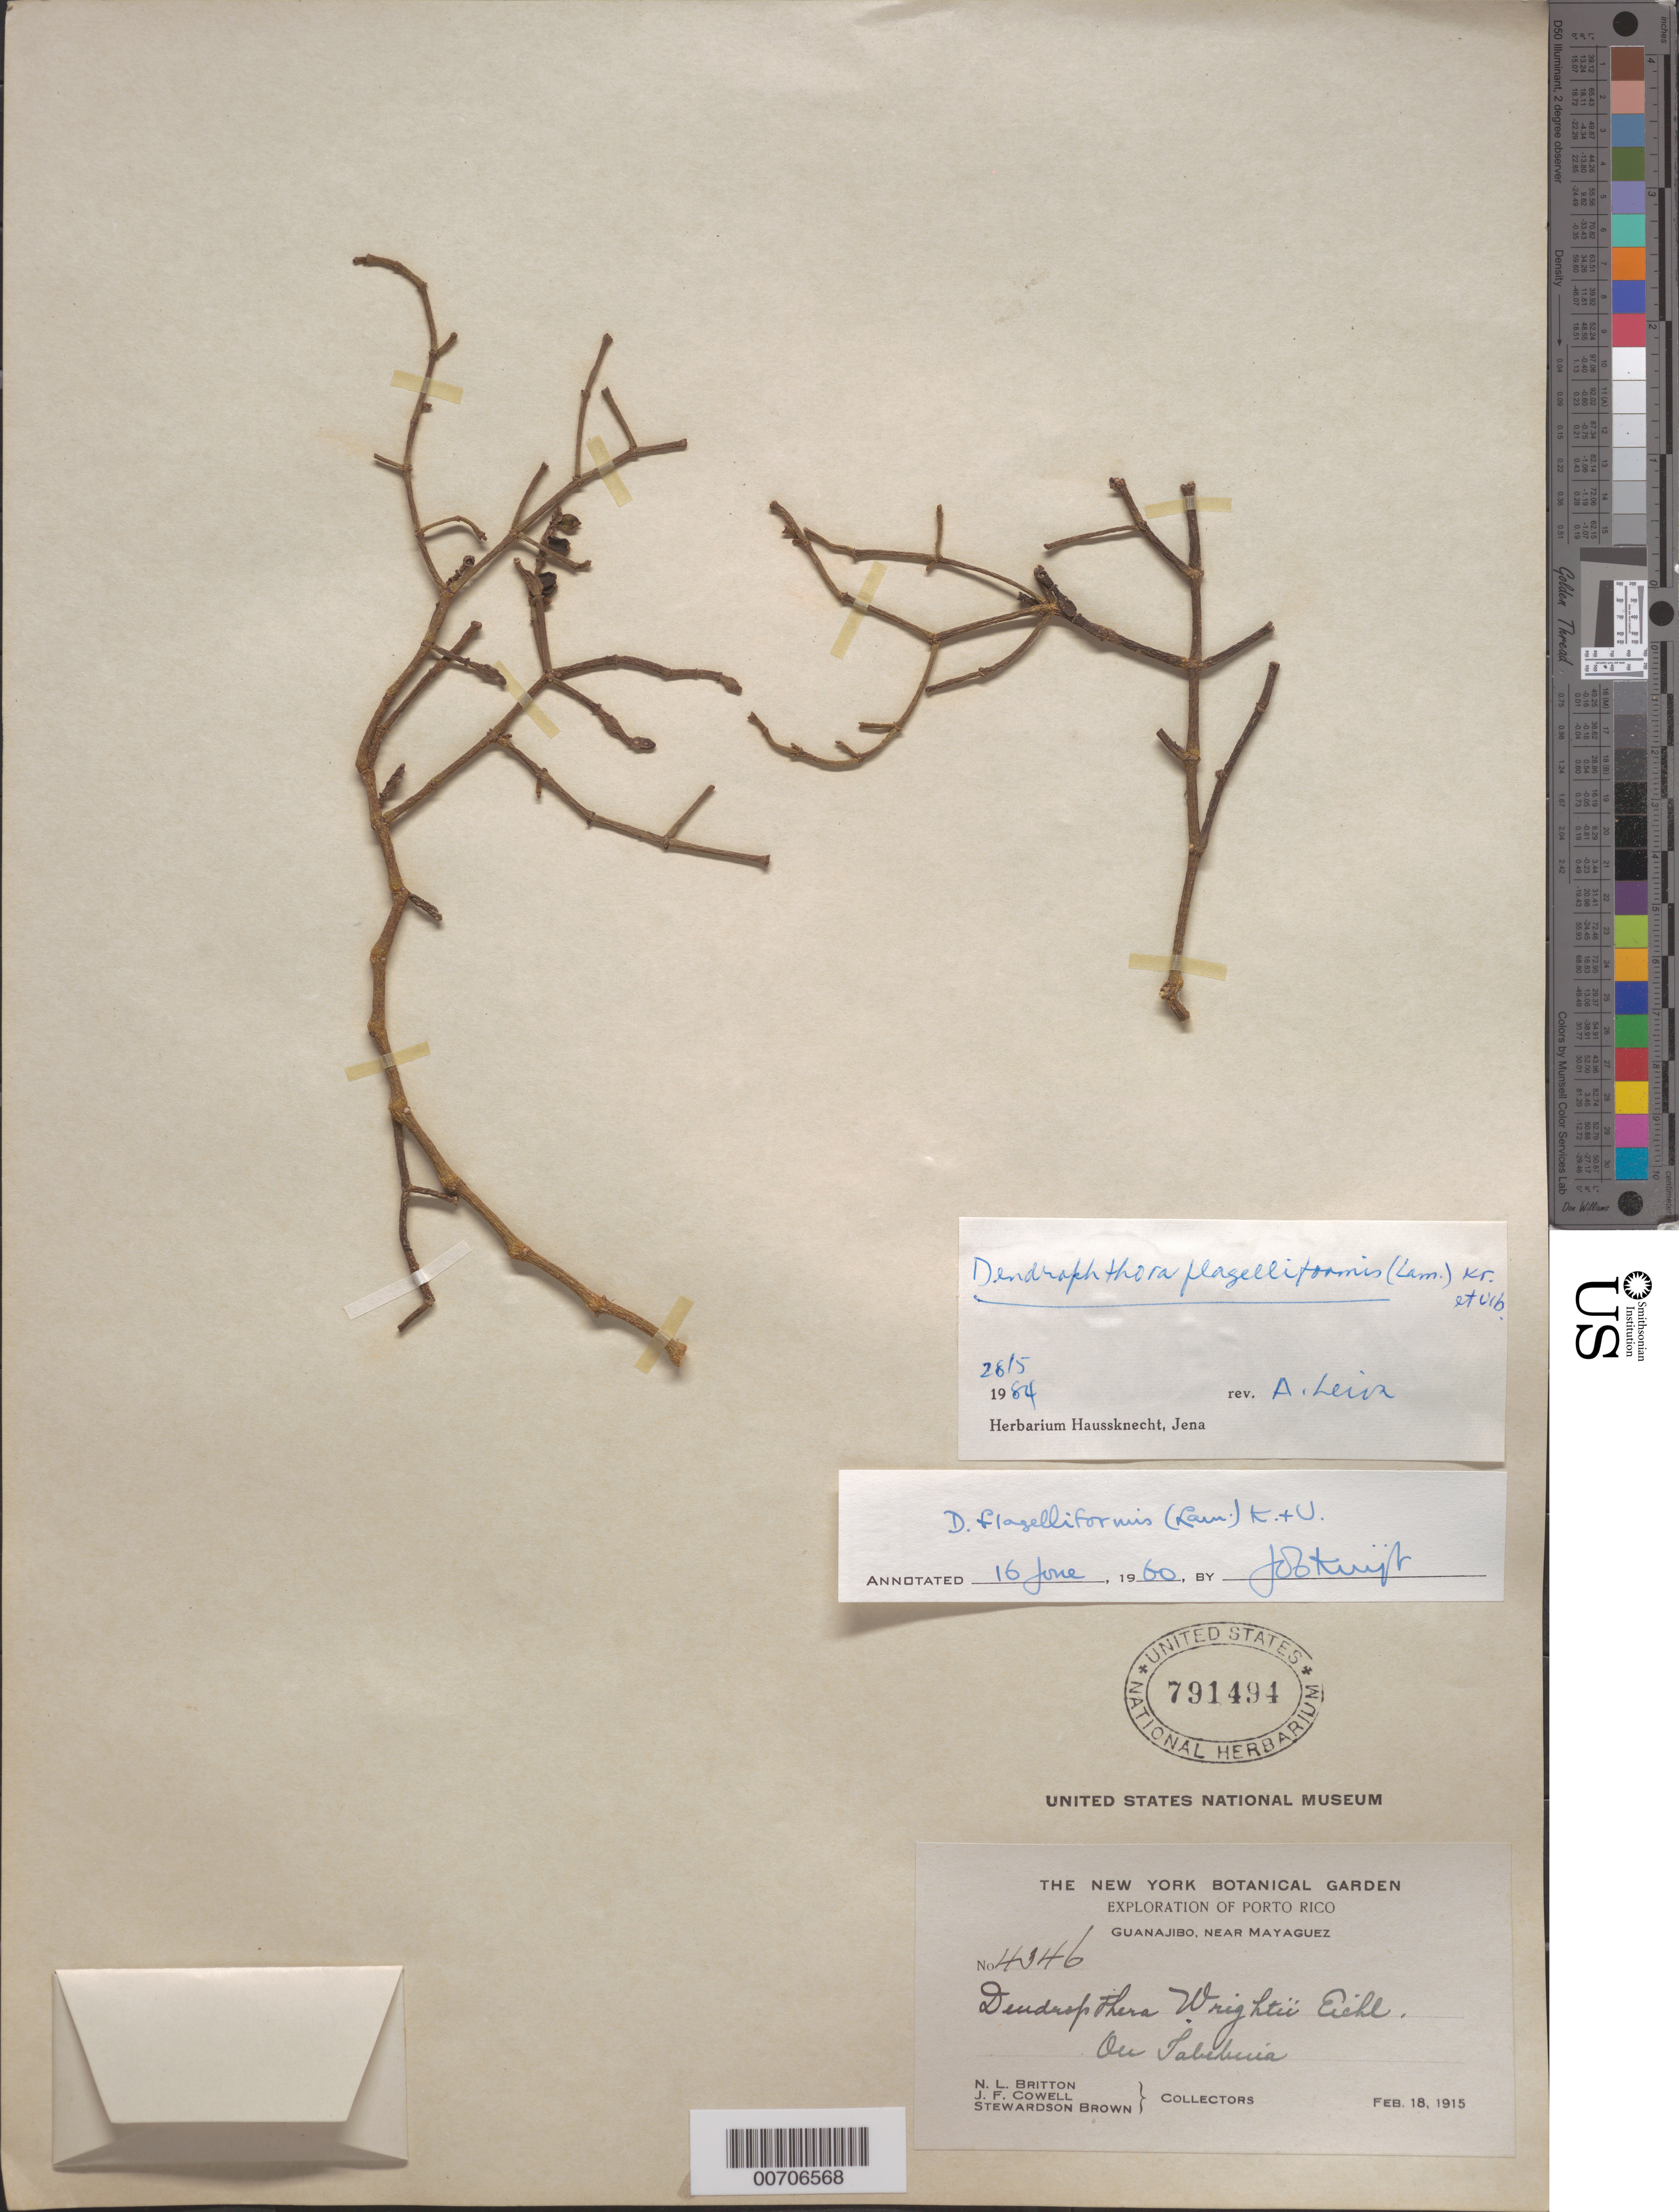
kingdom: Plantae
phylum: Tracheophyta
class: Magnoliopsida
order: Santalales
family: Viscaceae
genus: Dendrophthora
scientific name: Dendrophthora flagelliformis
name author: (Lam.) Krug & Urb.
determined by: Leiva, A.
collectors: N. Britton, J. F. Cowell & S. Brown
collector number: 4346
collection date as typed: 18 Feb 1915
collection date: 1915-02-18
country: Puerto Rico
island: Greater Antilles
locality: Guanajibo, near Mayaguez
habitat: On Tabebrina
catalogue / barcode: US 791494